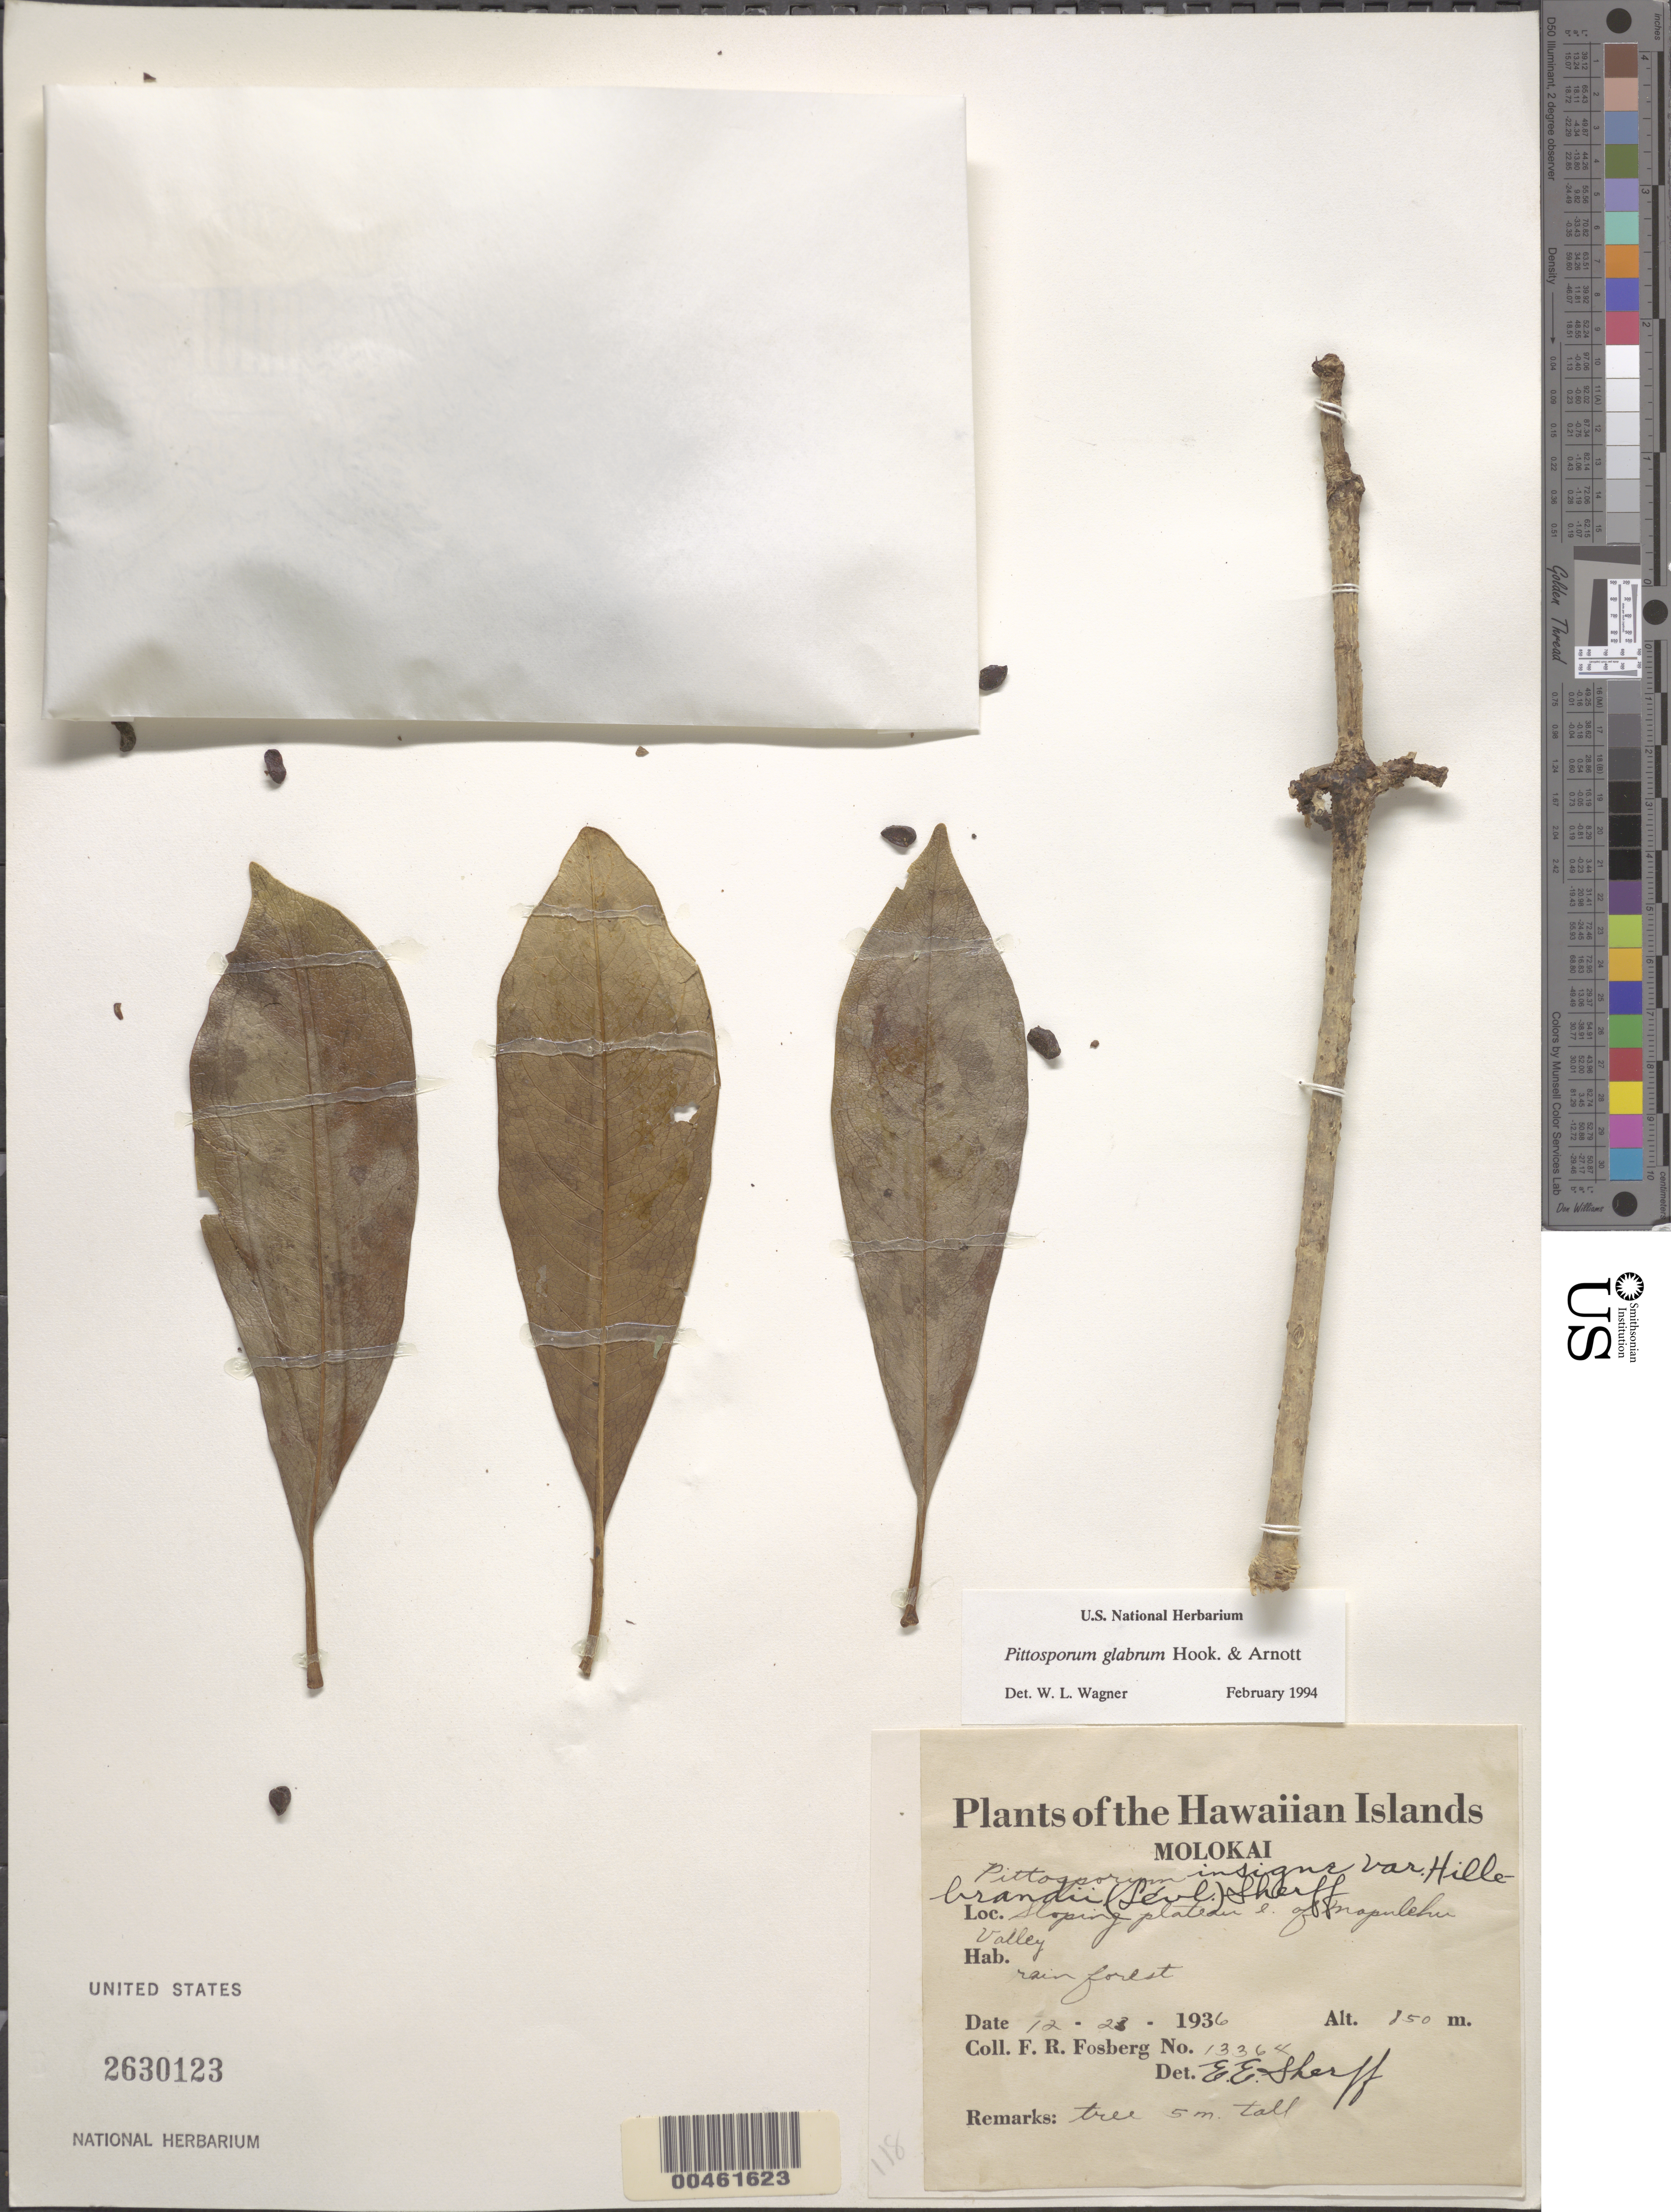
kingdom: Plantae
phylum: Tracheophyta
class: Magnoliopsida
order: Apiales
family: Pittosporaceae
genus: Pittosporum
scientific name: Pittosporum glabrum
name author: Hook. & Arn.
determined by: Wagner, W. L., (BOT), Smithsonian Institution - National Museum of Natural History (UNITED STATES)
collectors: F. R. Fosberg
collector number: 13364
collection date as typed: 23 Dec 1936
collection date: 1936-12-23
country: United States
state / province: Hawaii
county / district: Maui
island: Moloka'i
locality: Sloping plateau E of Mapulehu Valley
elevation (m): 150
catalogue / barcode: US 2630123